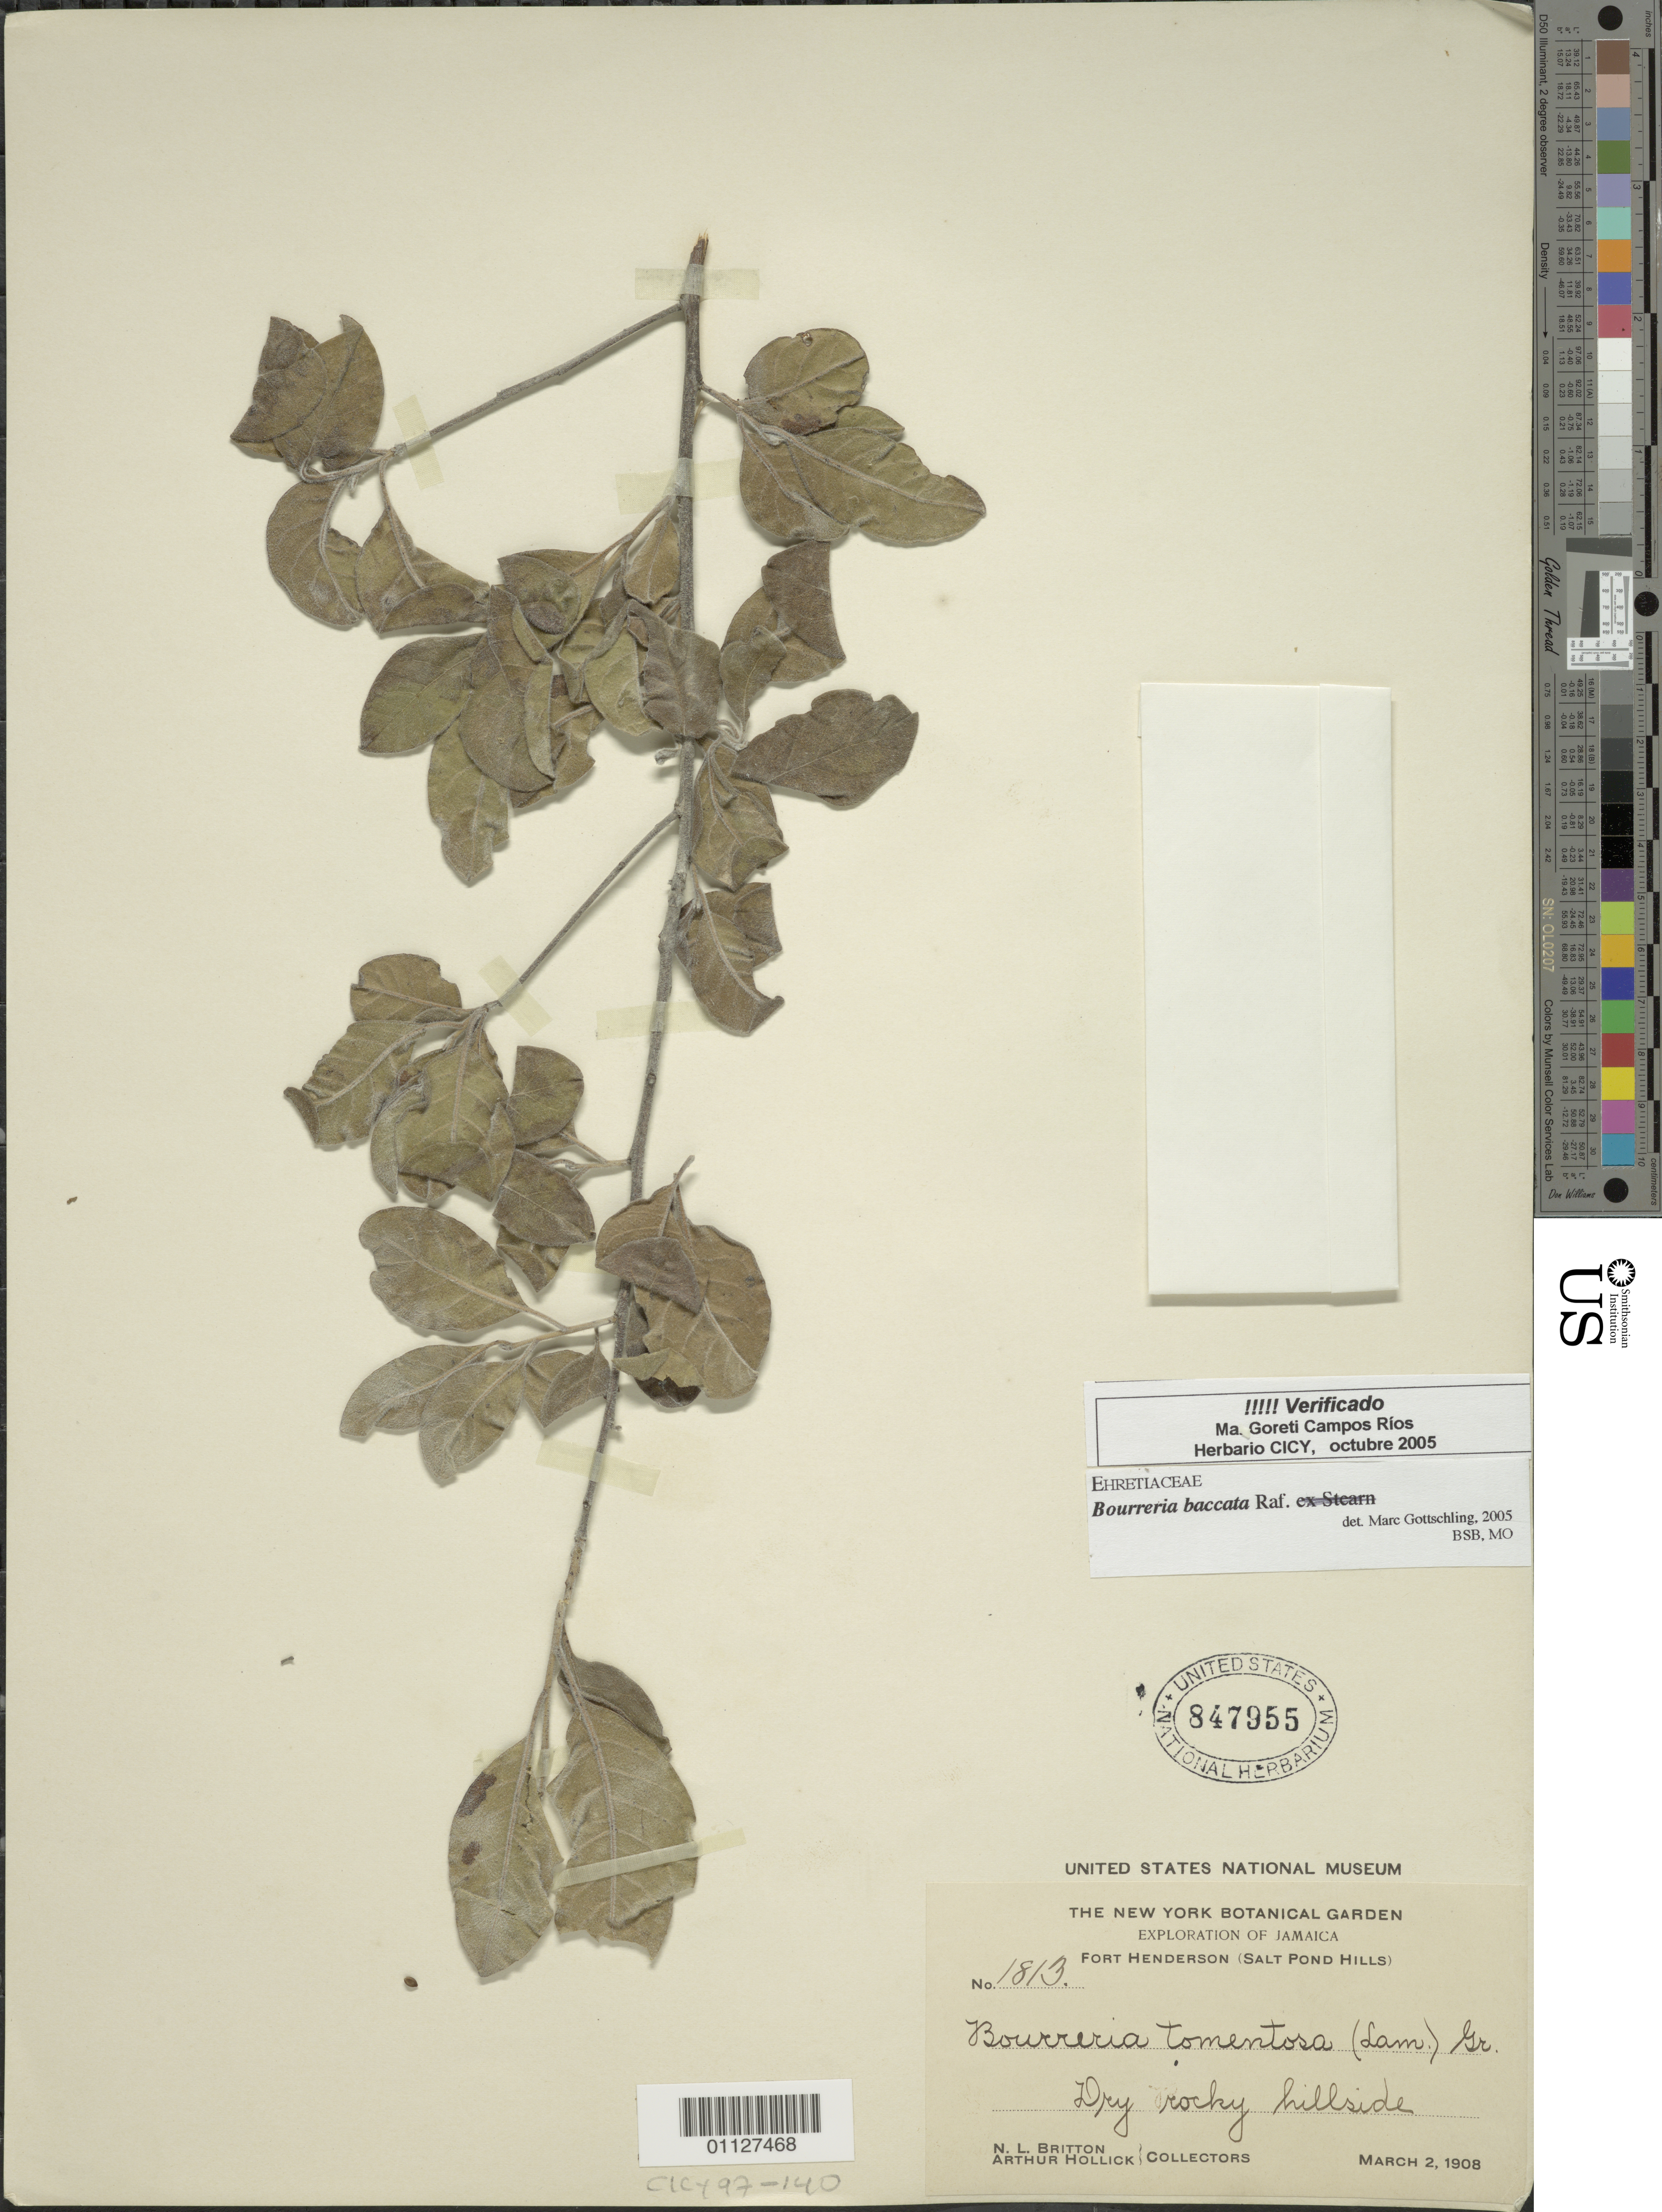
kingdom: Plantae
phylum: Tracheophyta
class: Magnoliopsida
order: Boraginales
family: Ehretiaceae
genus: Bourreria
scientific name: Bourreria baccata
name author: Raf.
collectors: N. Britton & A. Hollick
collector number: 1813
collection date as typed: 02 Mar 1908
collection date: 1908-03-02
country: Jamaica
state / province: Saint Catherine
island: Jamaica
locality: Fort Henderson (Salt Pond Hills)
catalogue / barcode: US 847955